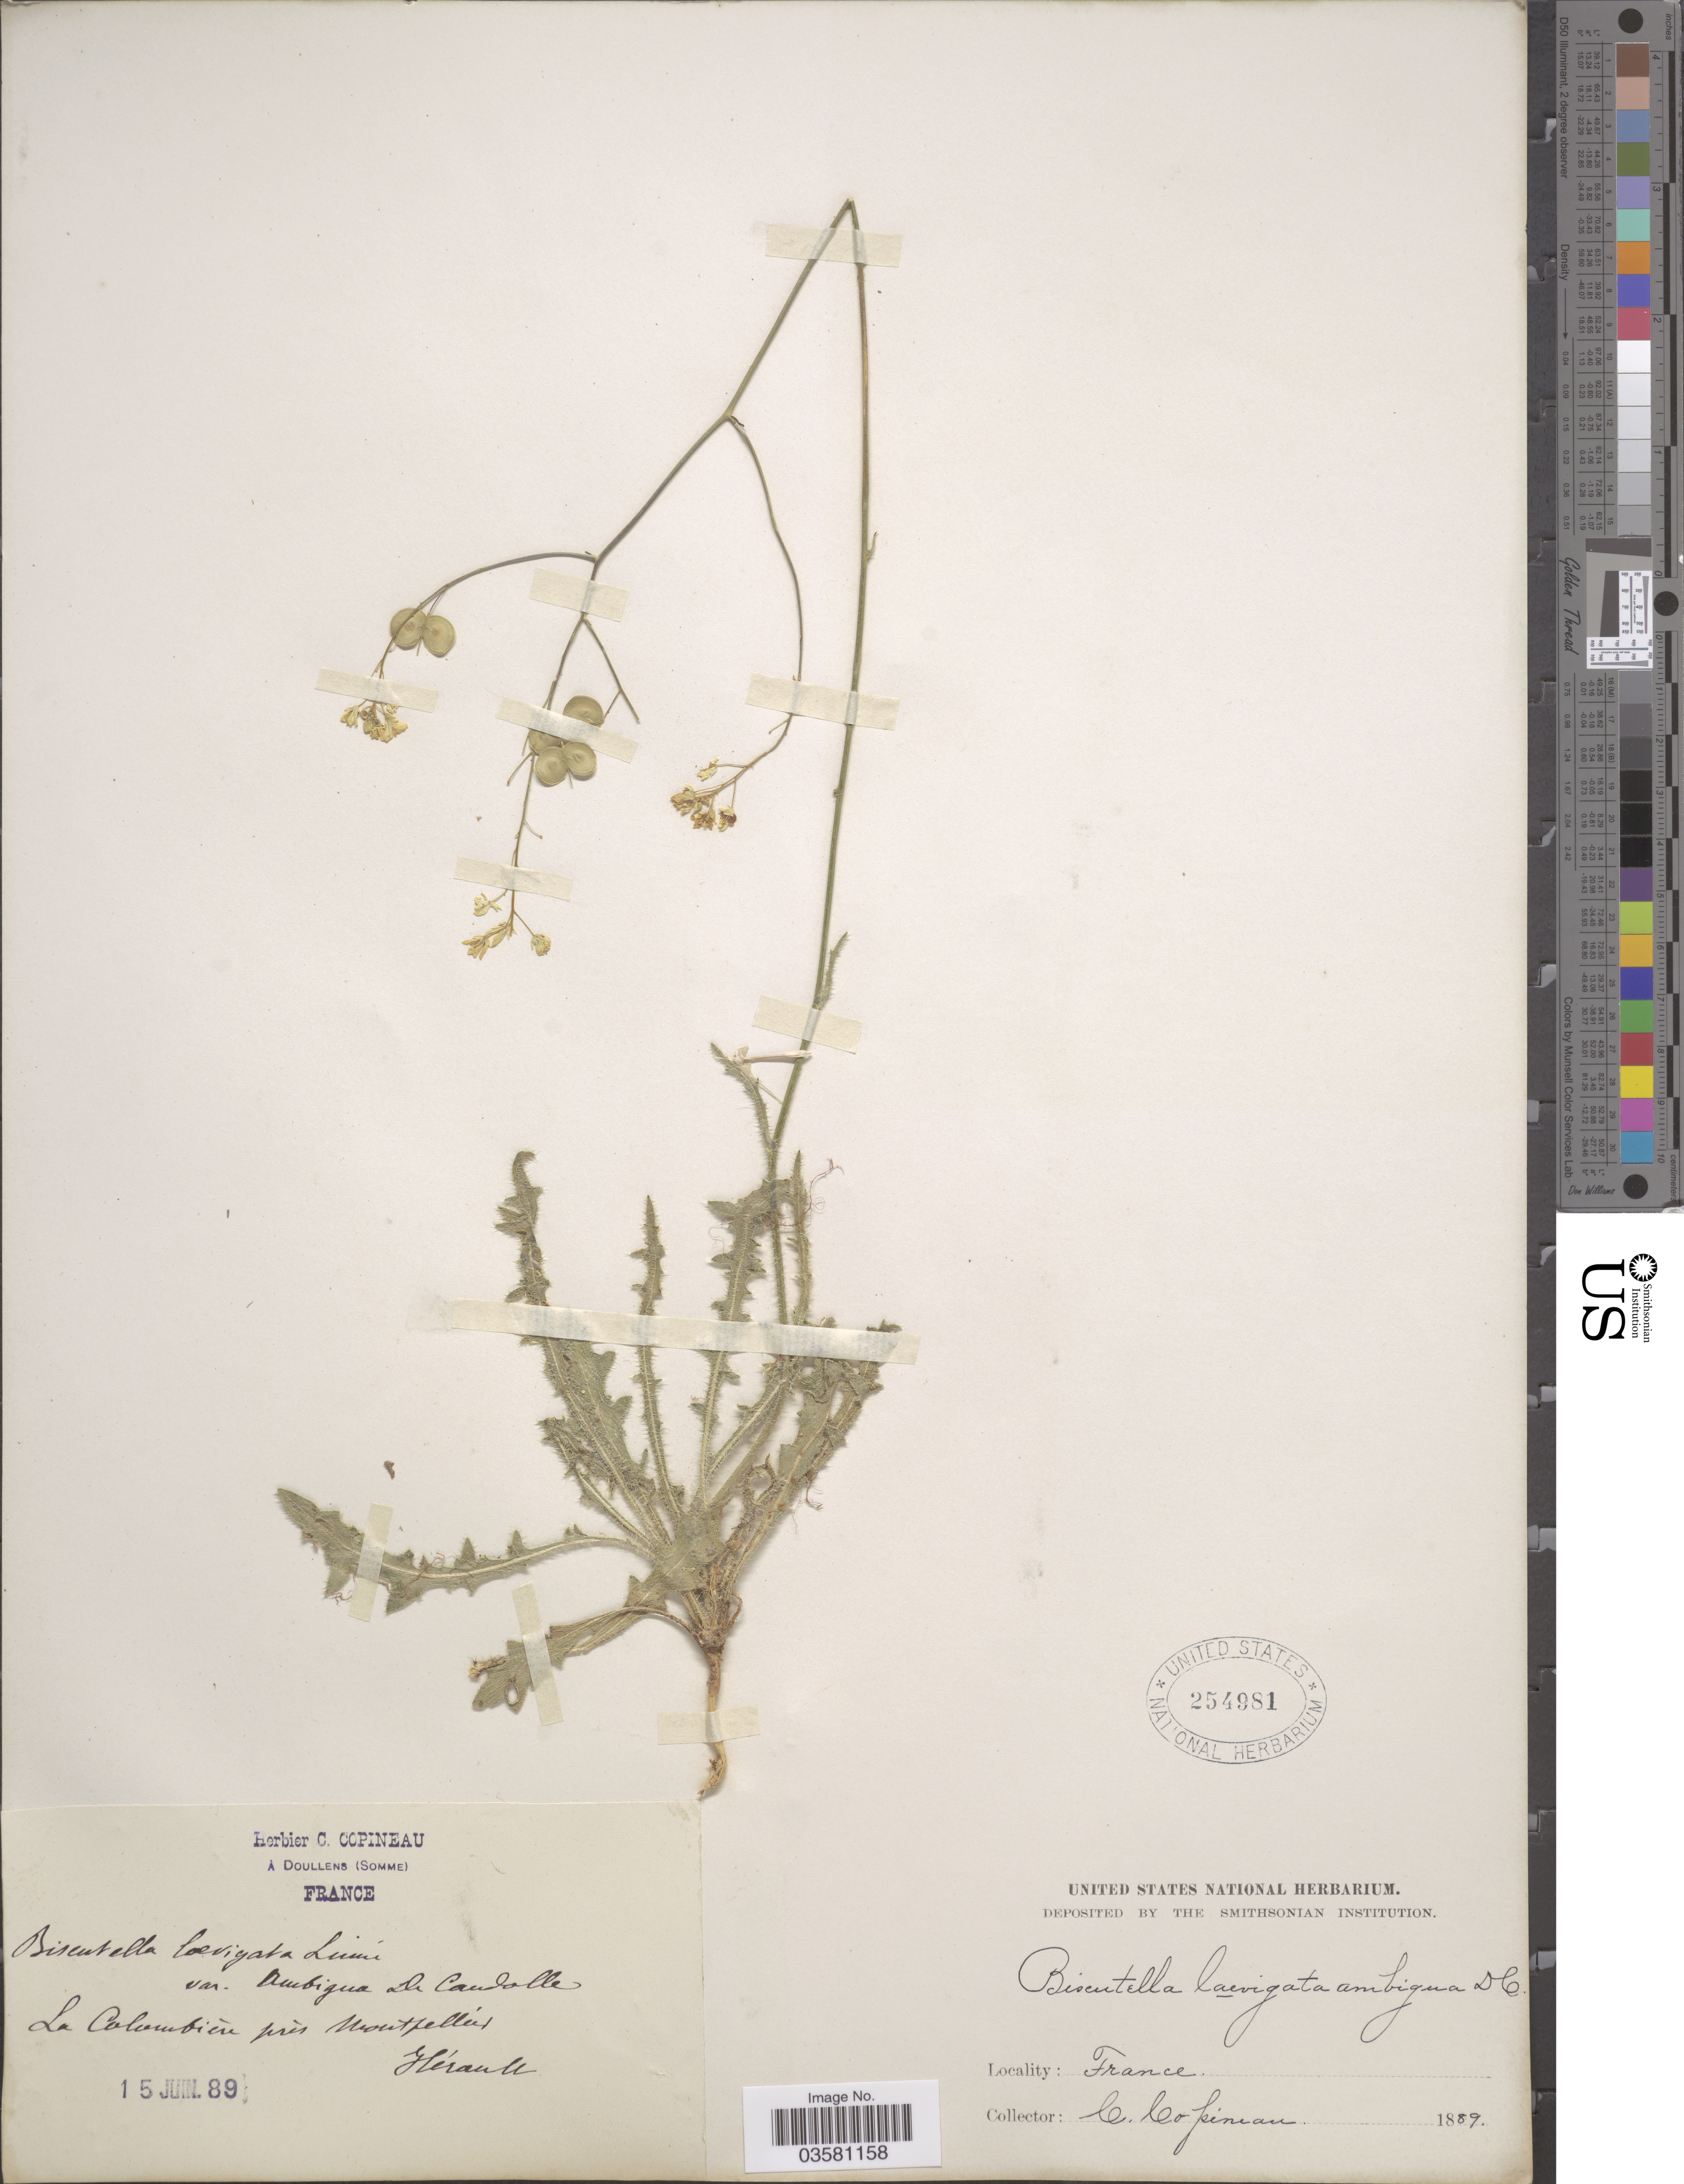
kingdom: Plantae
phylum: Tracheophyta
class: Magnoliopsida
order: Brassicales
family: Brassicaceae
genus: Biscutella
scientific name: Biscutella laevigata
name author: L.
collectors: C. Copineau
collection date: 1889-06-15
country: France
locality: A Doullens (Somme). La Colombién prés Montpellier.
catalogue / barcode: US 254981